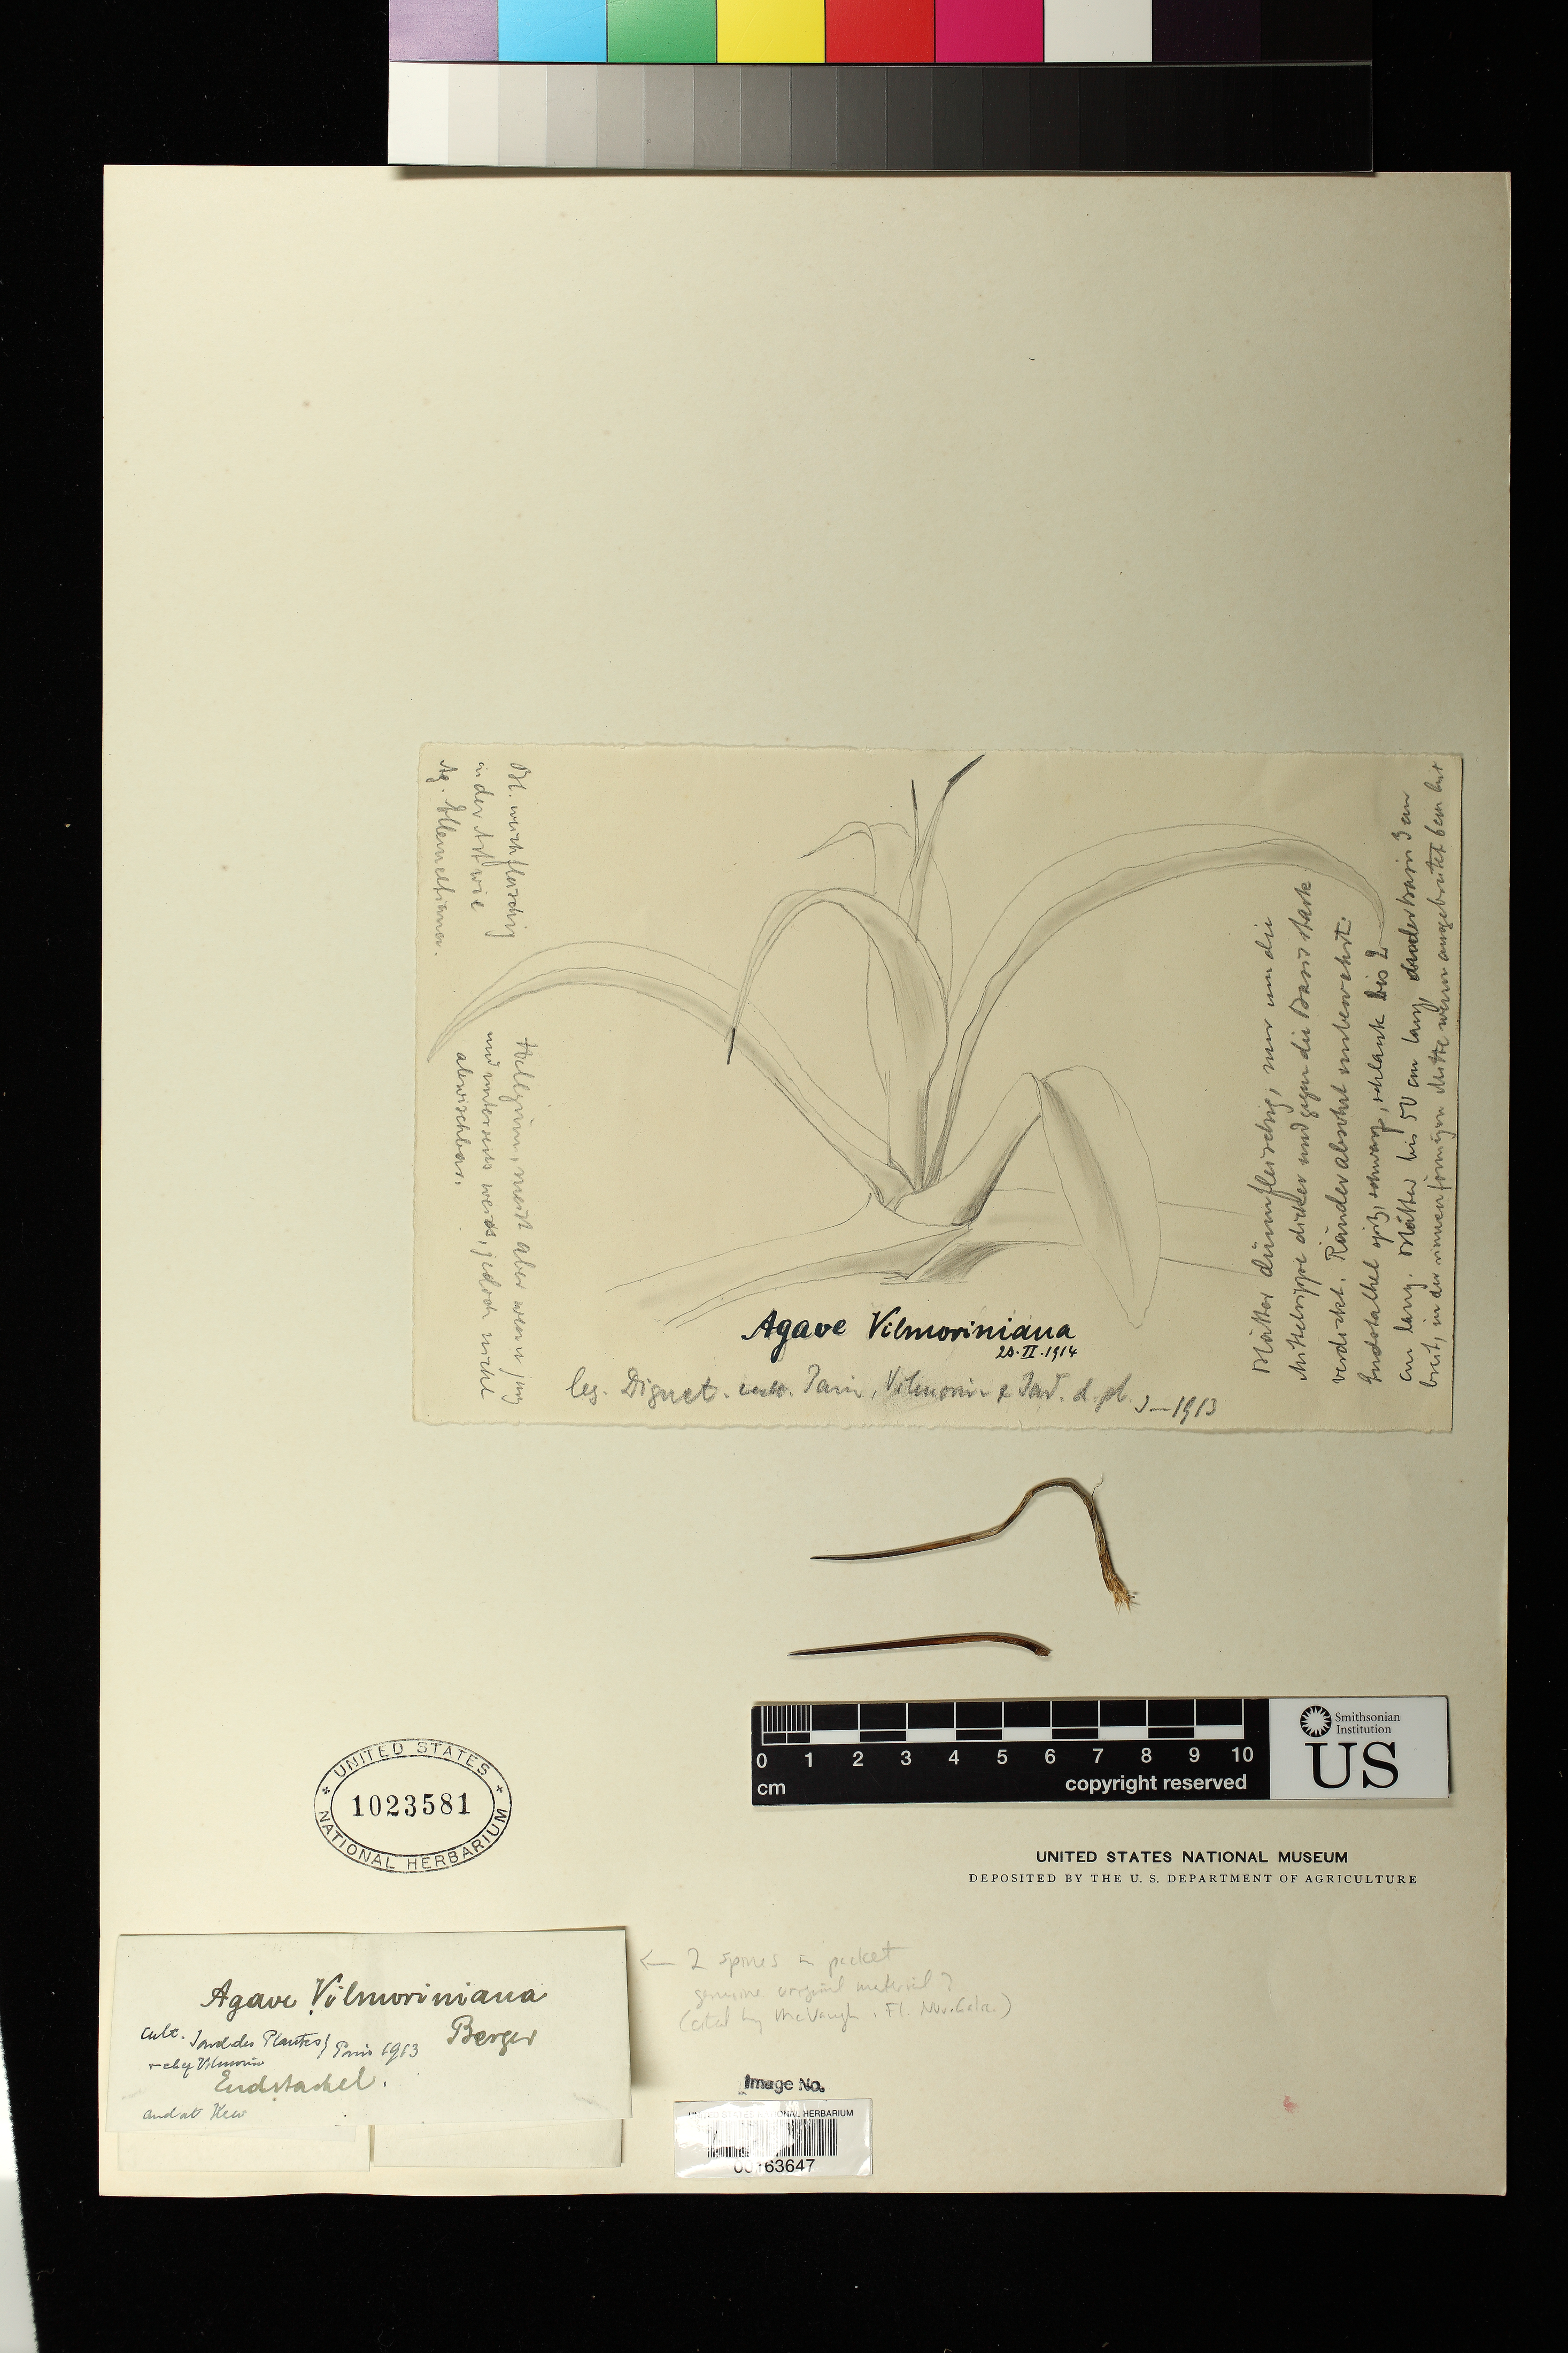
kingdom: Plantae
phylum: Tracheophyta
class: Liliopsida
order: Asparagales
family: Asparagaceae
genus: Agave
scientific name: Agave vilmoriniana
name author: A. Berger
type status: Type Material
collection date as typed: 1913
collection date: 1913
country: Mexico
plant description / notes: This material cited by McVaugh in Fl. Nov. Galic., apparently genuine original material. H.S. Gentry designates Rose & Hough 4833 as "lectotype" of this name in Agaves Cont. N. Amer. 82 (1982) but is not original material.; Originally collected by Diguet, cultivated by Vilmorin in Paris. Packet on sheet contains two spines, probably sent by Berger and apparently genuine original material.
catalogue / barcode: US 1023581